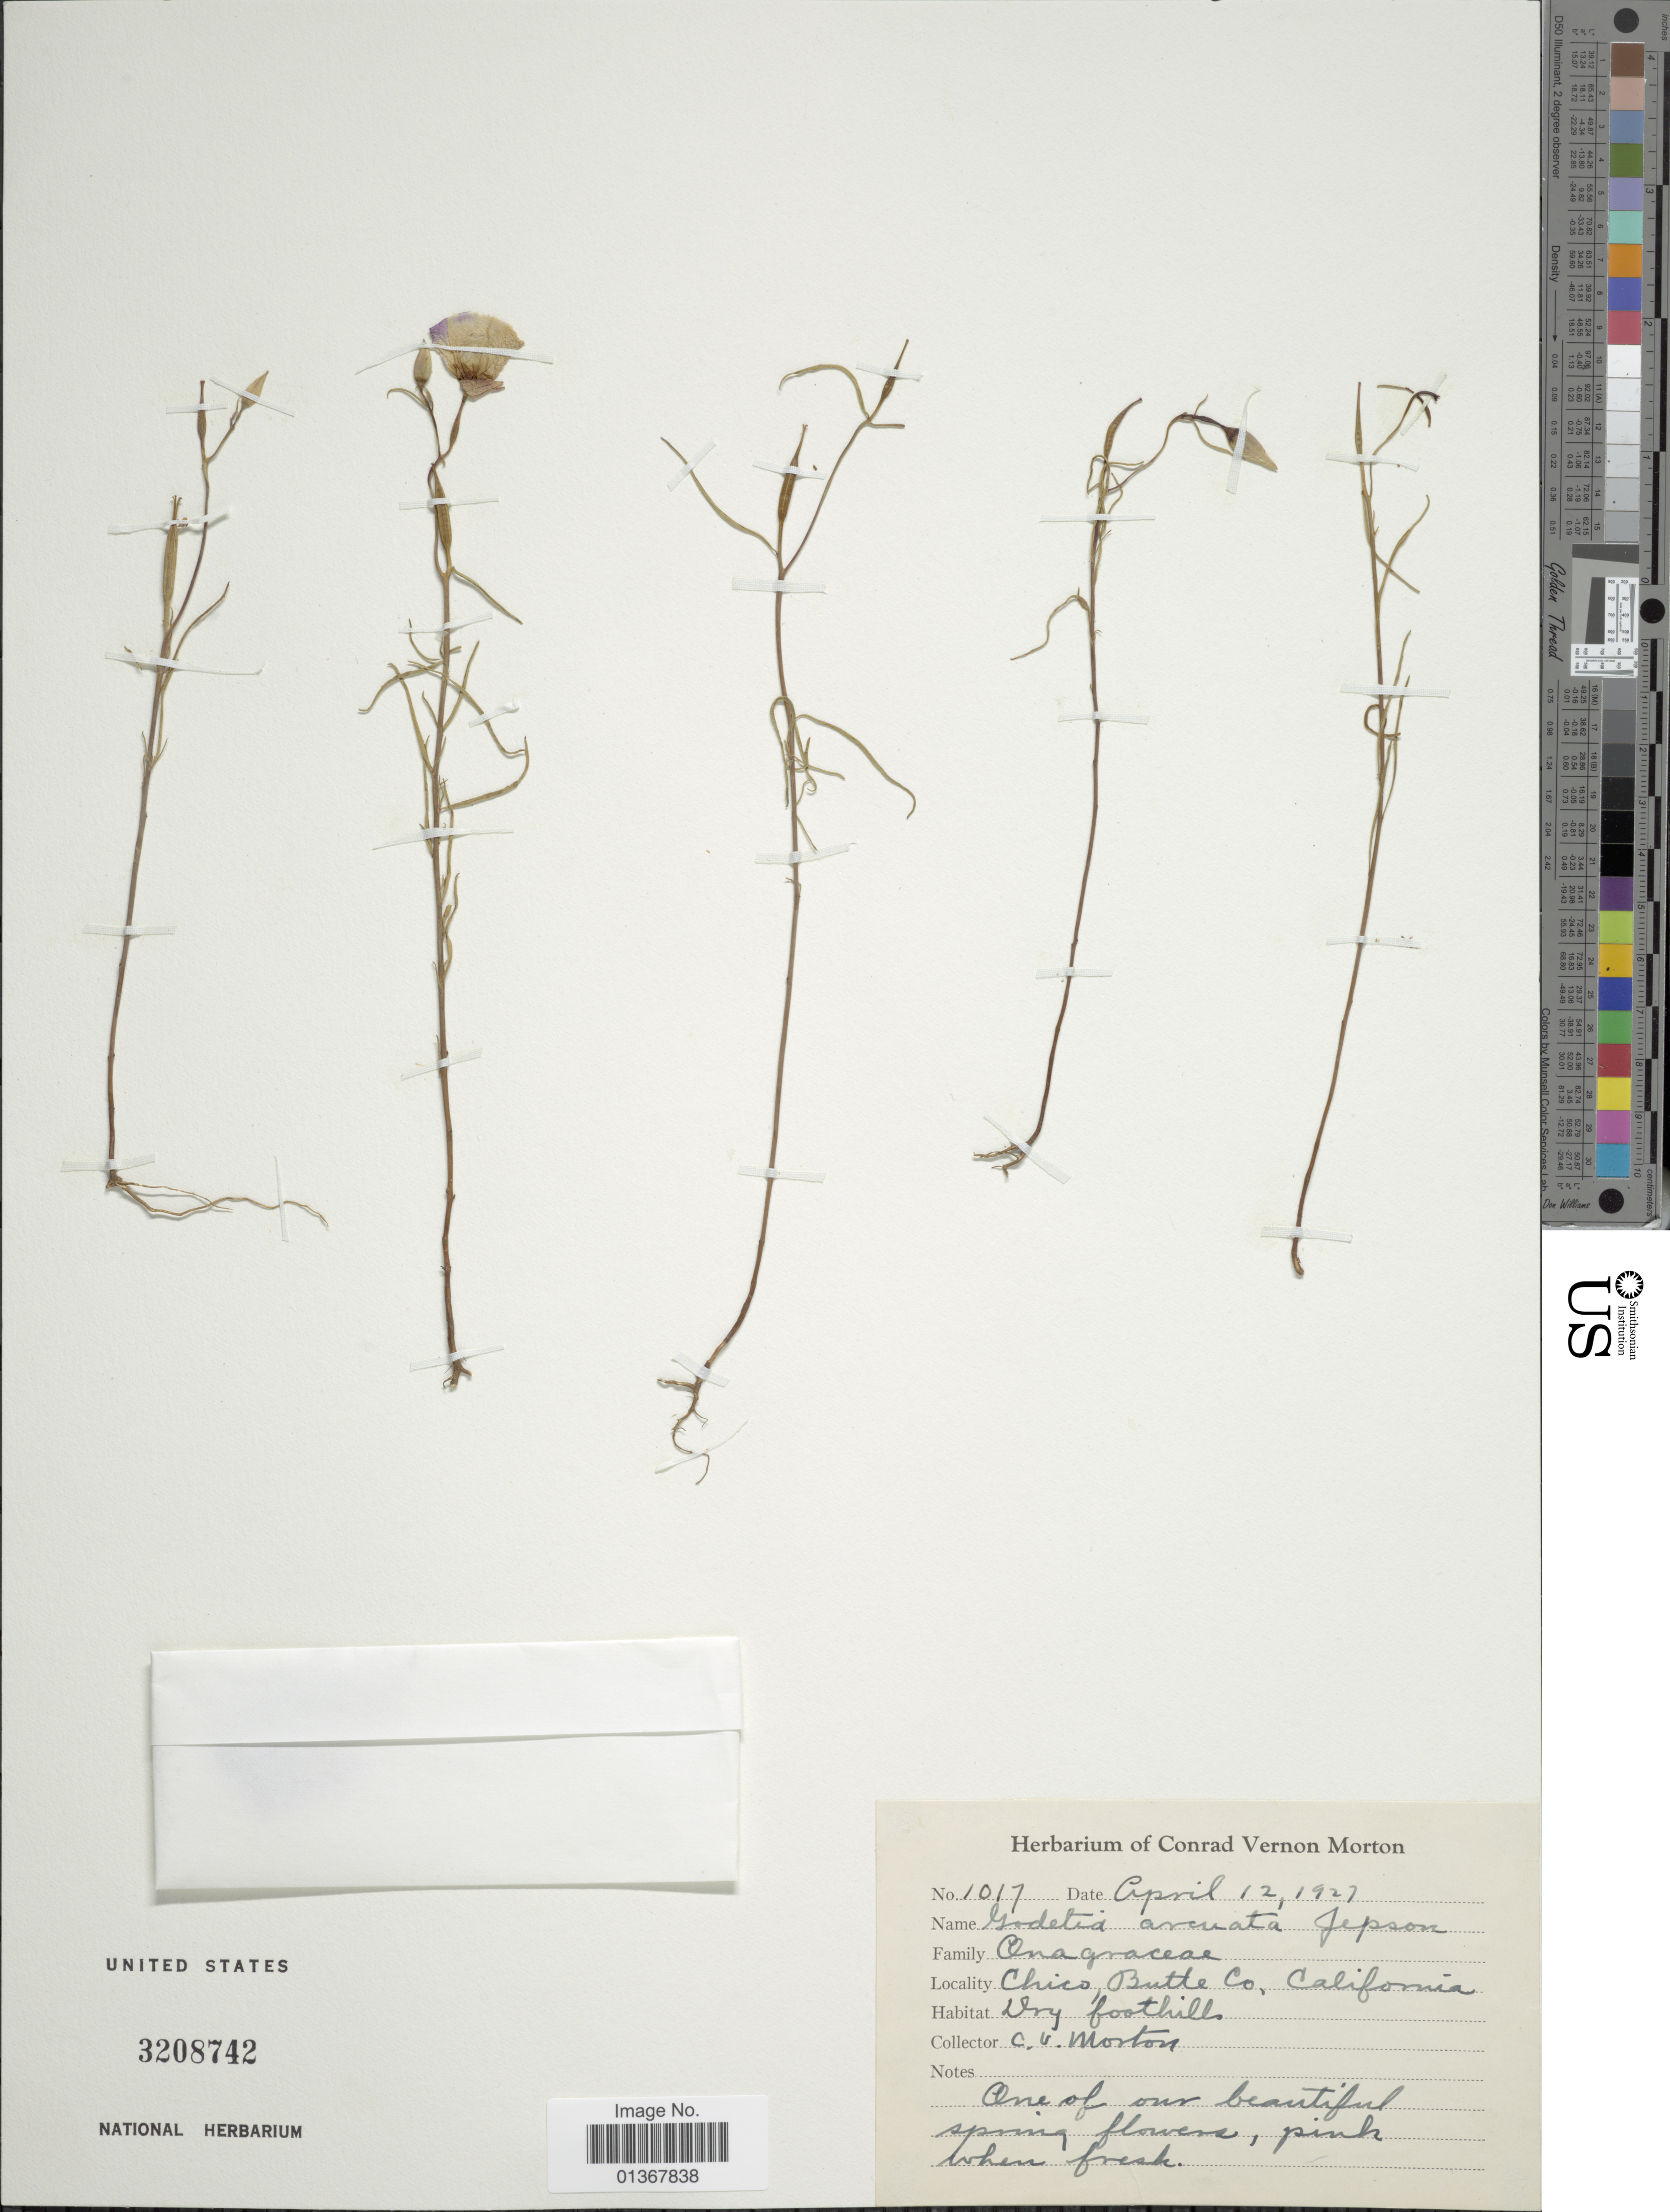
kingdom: Plantae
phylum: Tracheophyta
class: Magnoliopsida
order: Myrtales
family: Onagraceae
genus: Clarkia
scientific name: Clarkia arcuata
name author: (Kellogg) A. Nelson & J.F. Macbr.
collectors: C. V. Morton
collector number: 1017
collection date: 1927-04-12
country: United States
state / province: California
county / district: Butte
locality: Chico, Butte Co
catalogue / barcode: US 3208742